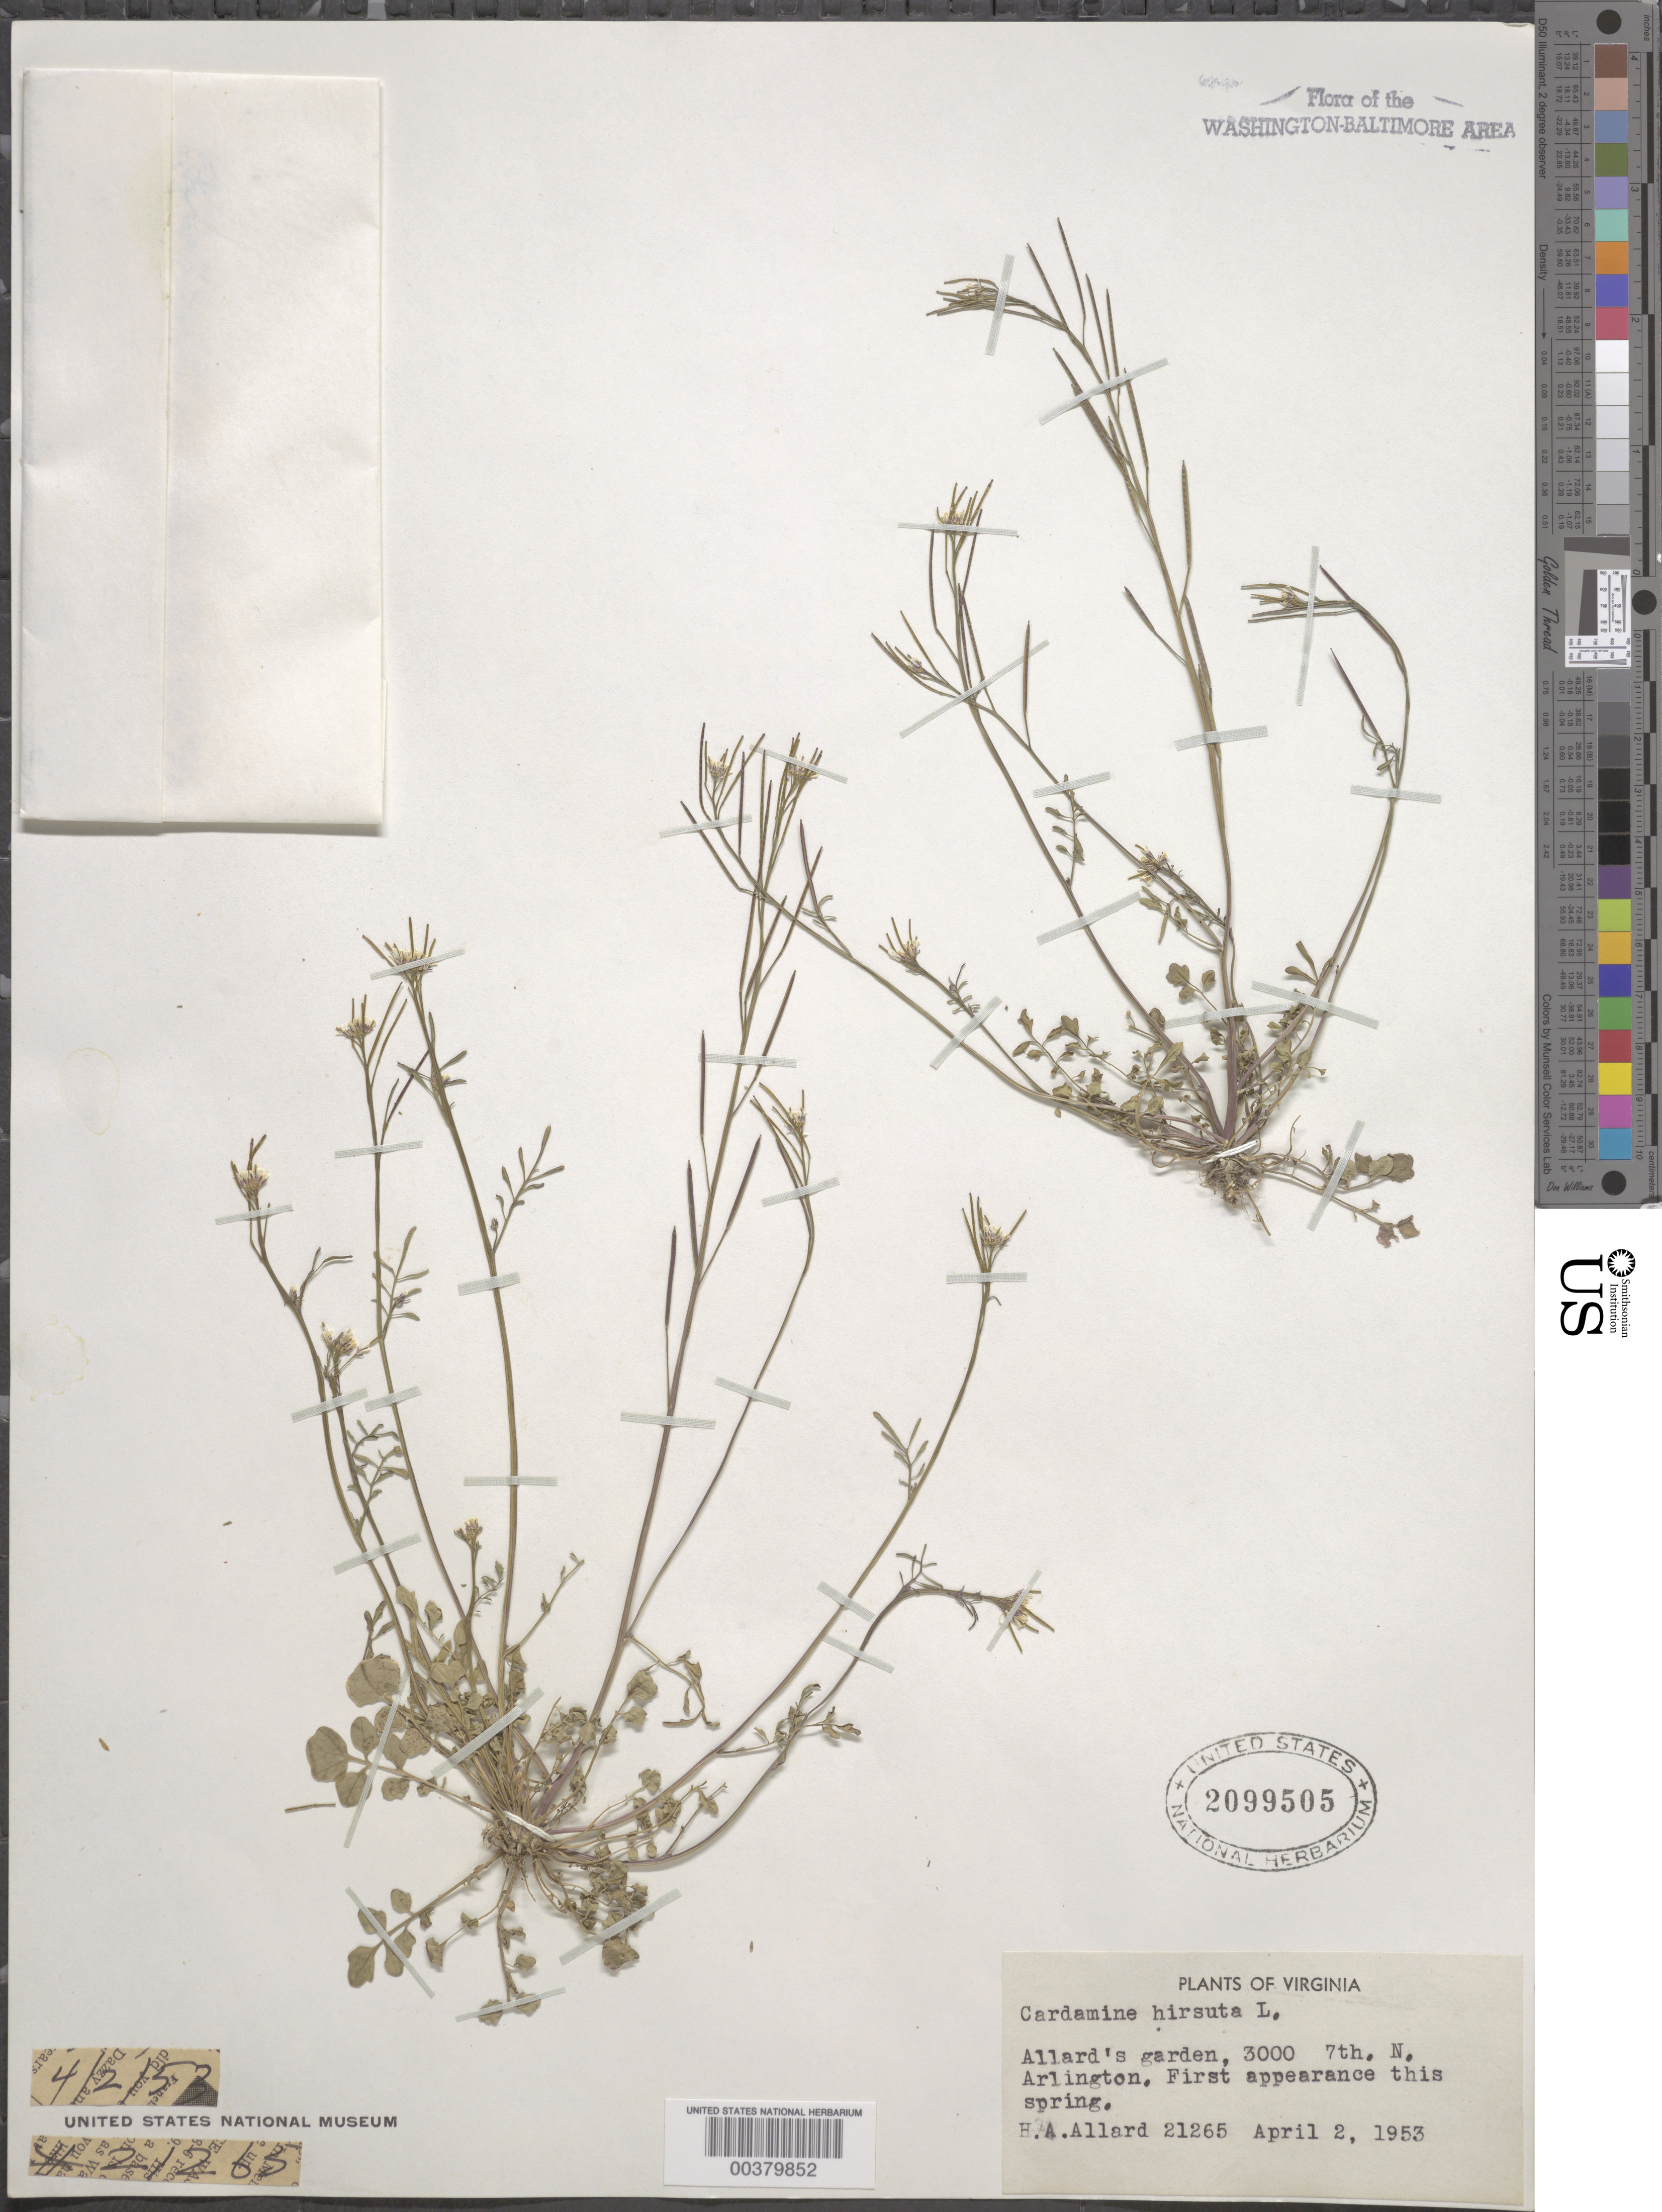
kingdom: Plantae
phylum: Tracheophyta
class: Magnoliopsida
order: Brassicales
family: Brassicaceae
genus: Cardamine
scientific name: Cardamine hirsuta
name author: L.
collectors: H. A. Allard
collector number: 21265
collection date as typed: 02 Apr 1953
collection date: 1953-04-02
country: United States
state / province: Virginia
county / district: Arlington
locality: Arlington, Allards Yard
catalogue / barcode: US 2099505